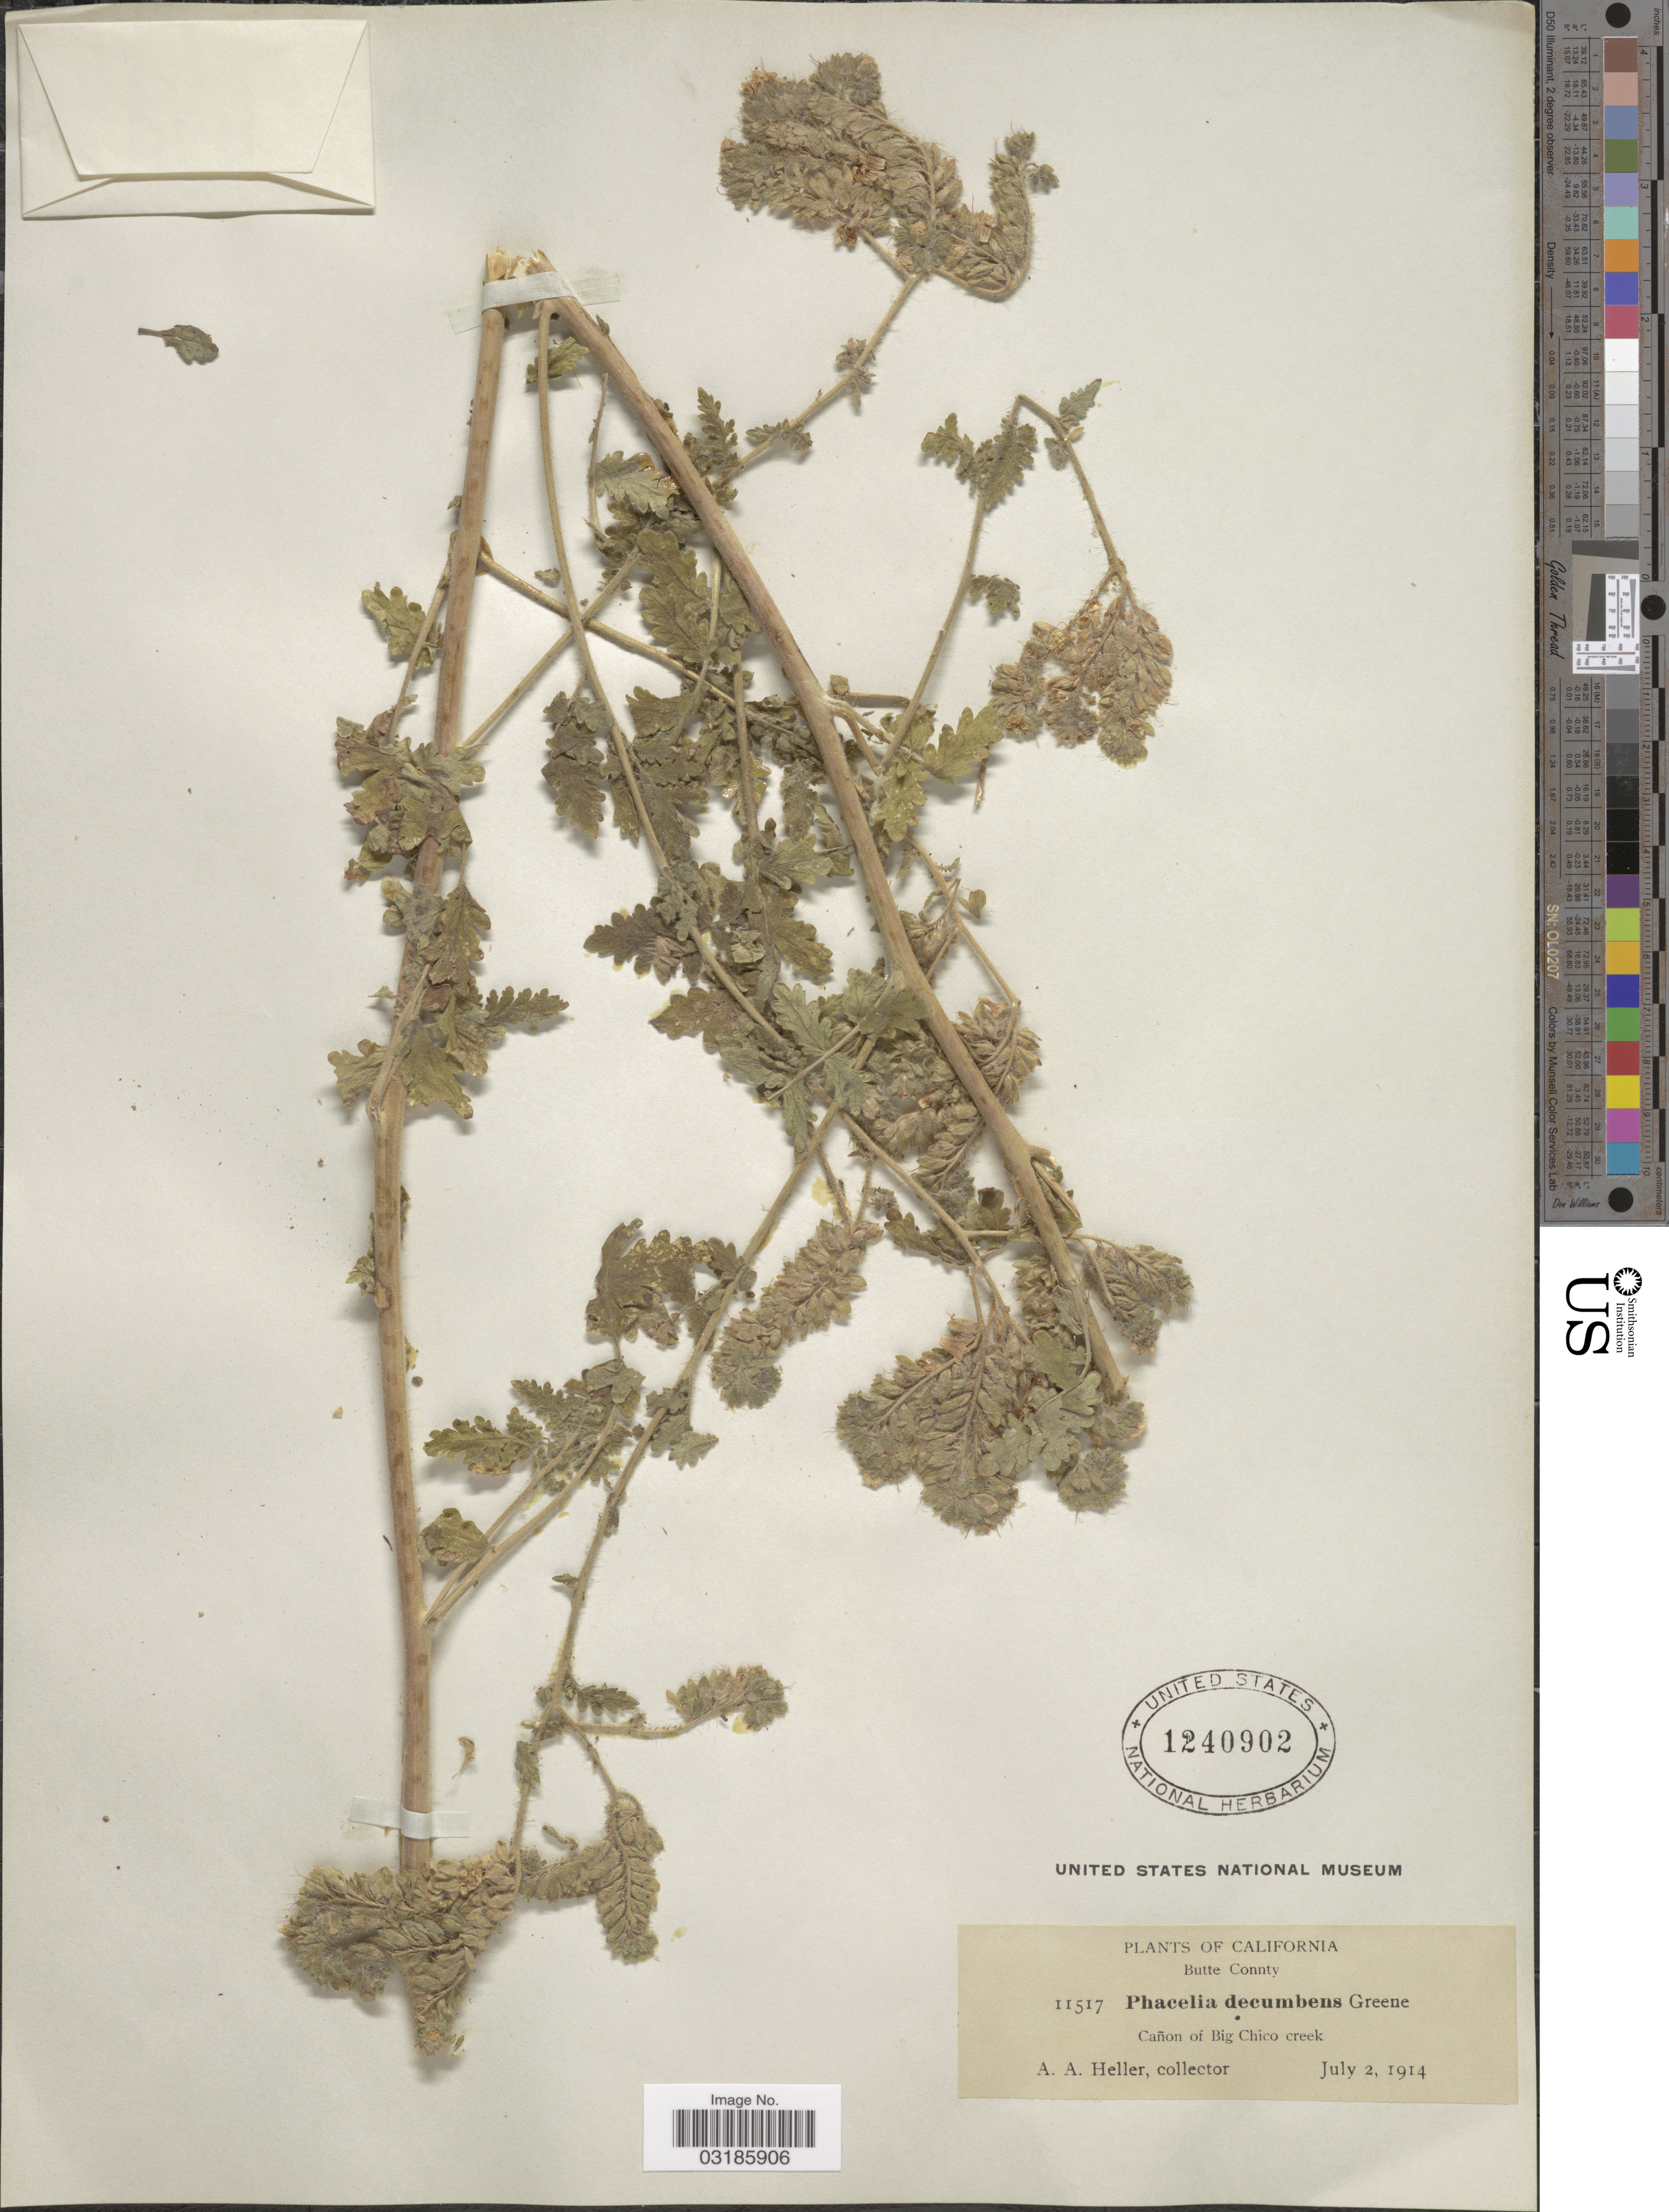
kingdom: Plantae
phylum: Tracheophyta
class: Magnoliopsida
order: Boraginales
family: Hydrophyllaceae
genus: Phacelia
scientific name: Phacelia ramosissima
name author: Douglas ex Lehm.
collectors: A. A. Heller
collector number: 11517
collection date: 1914-07-02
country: United States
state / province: California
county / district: Butte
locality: Butte Connty. Cañon of Big Chico creek.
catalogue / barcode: US 1240902